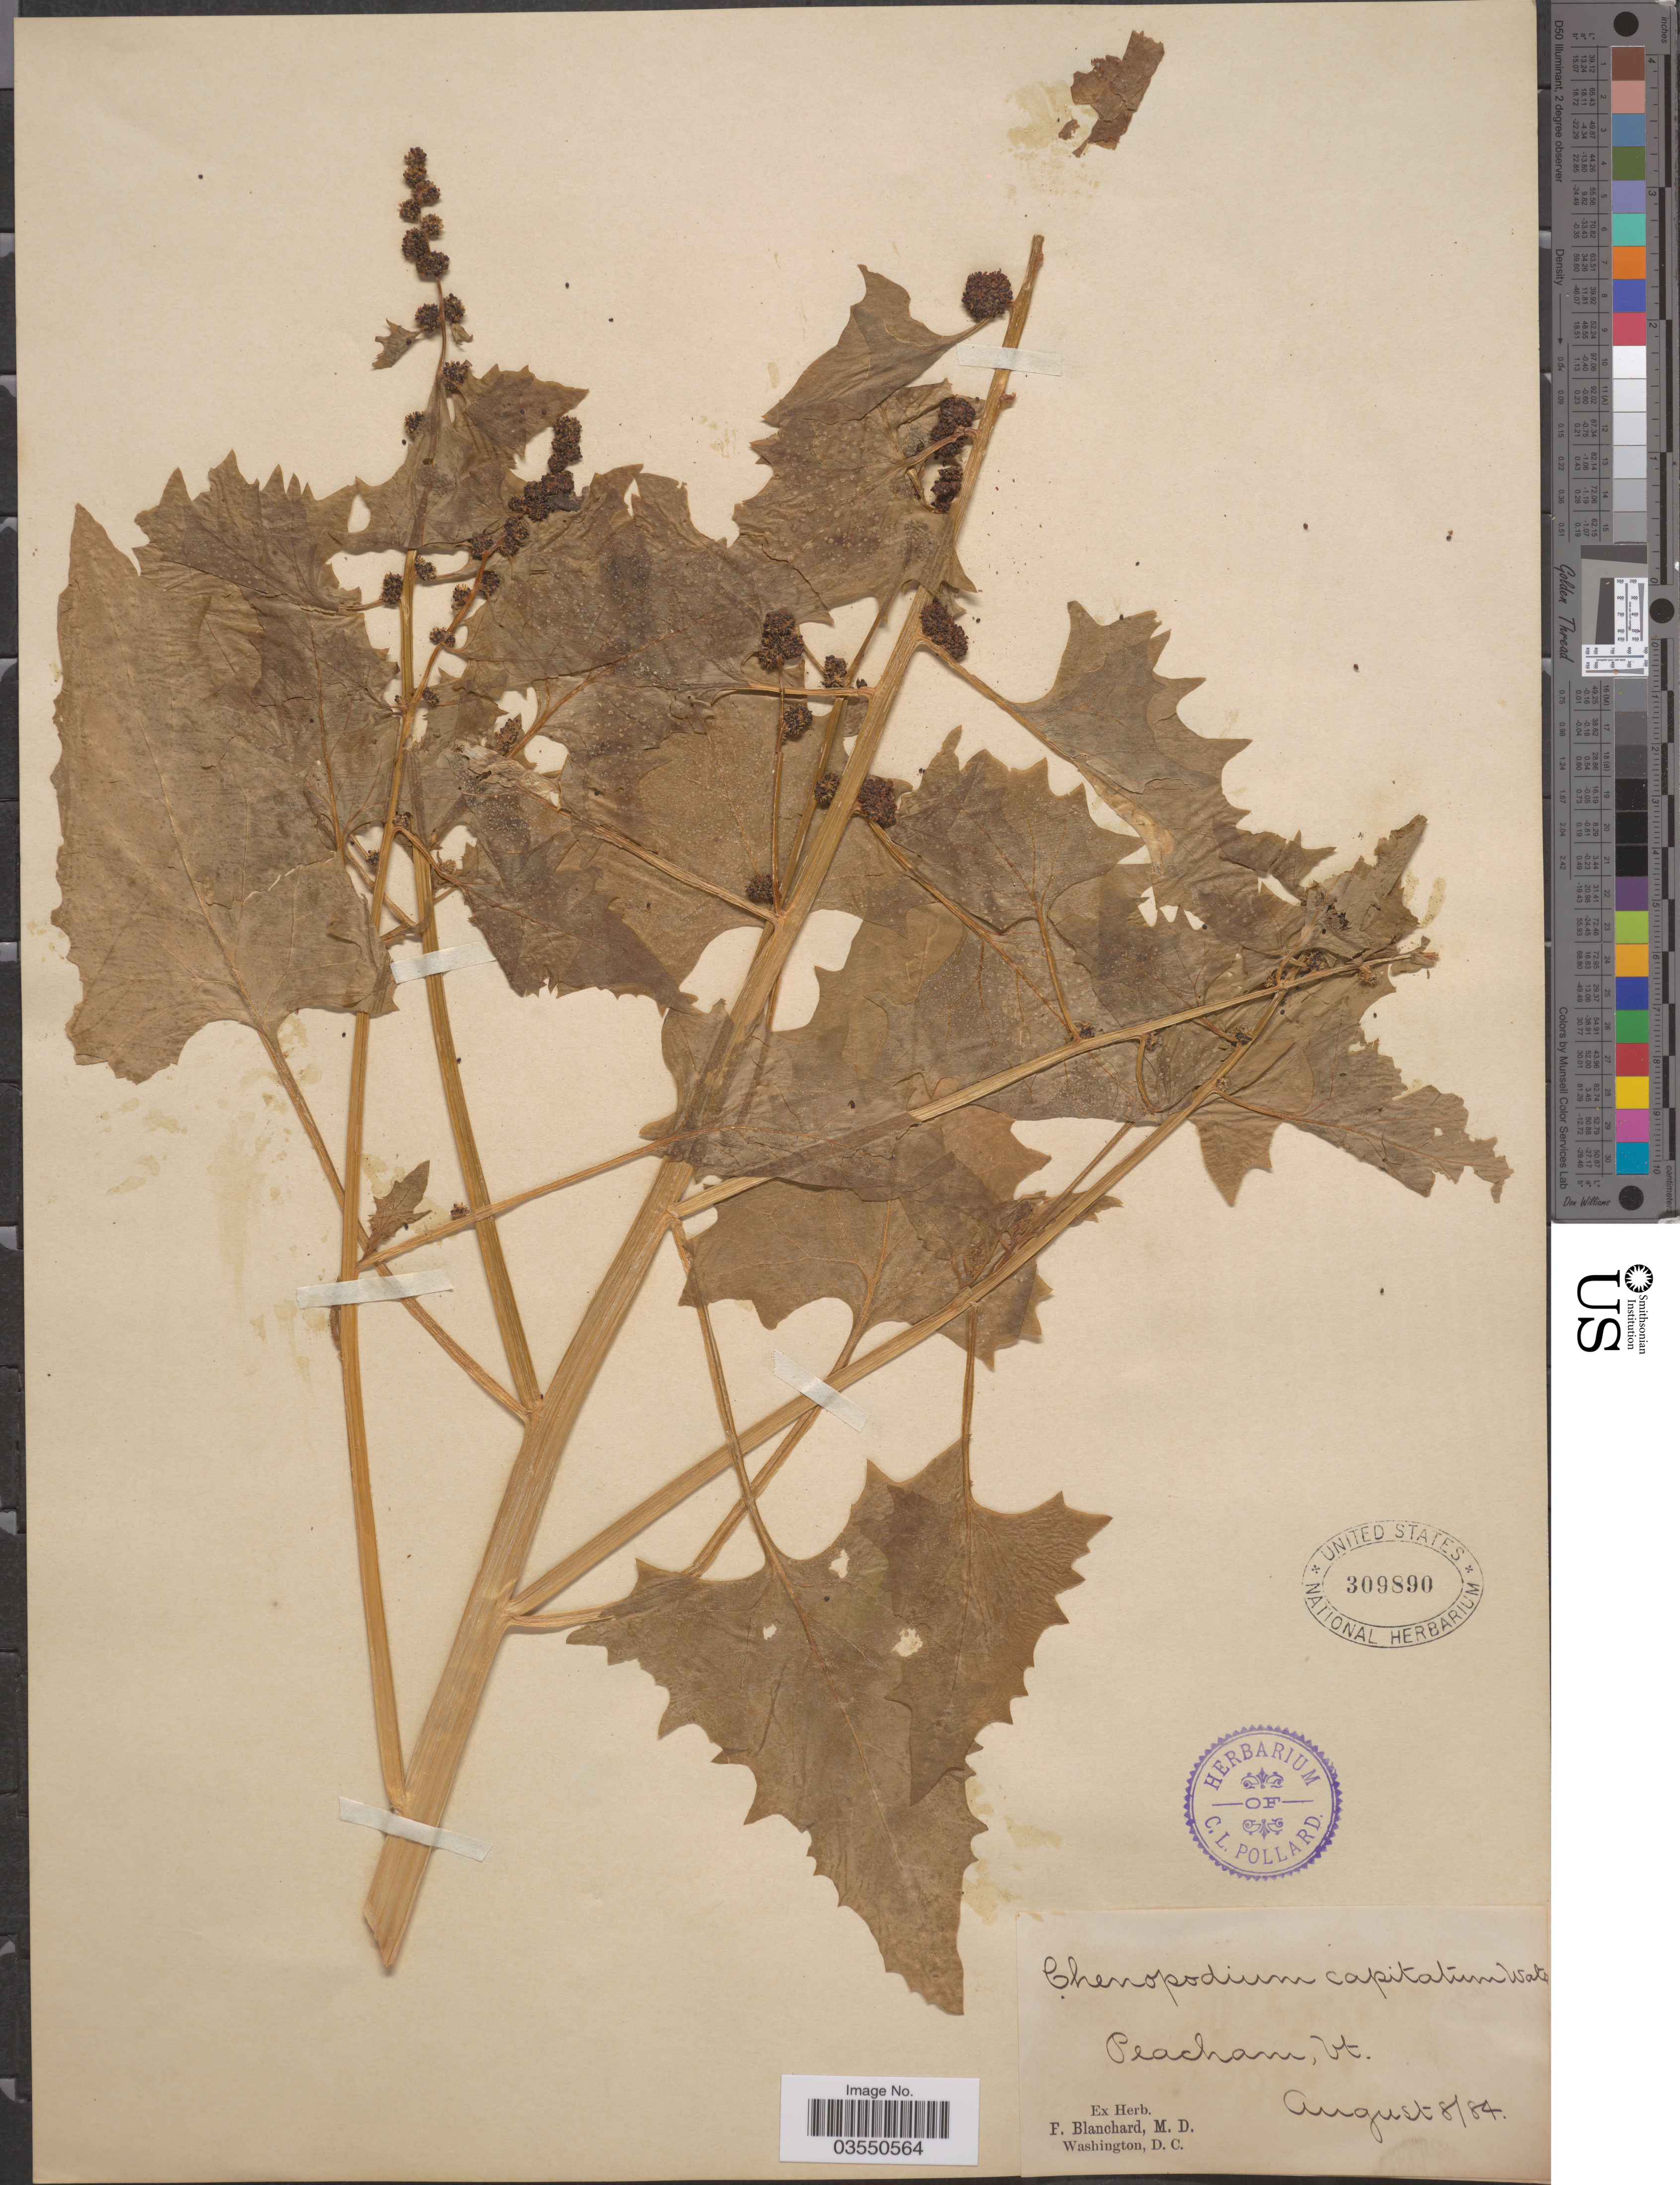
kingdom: Plantae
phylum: Tracheophyta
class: Magnoliopsida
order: Caryophyllales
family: Amaranthaceae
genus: Blitum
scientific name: Blitum capitatum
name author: L.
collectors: F. Blanchard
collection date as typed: Transcribed d/m/y: 8/8/84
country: United States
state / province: Vermont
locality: Peacham.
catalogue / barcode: US 309890